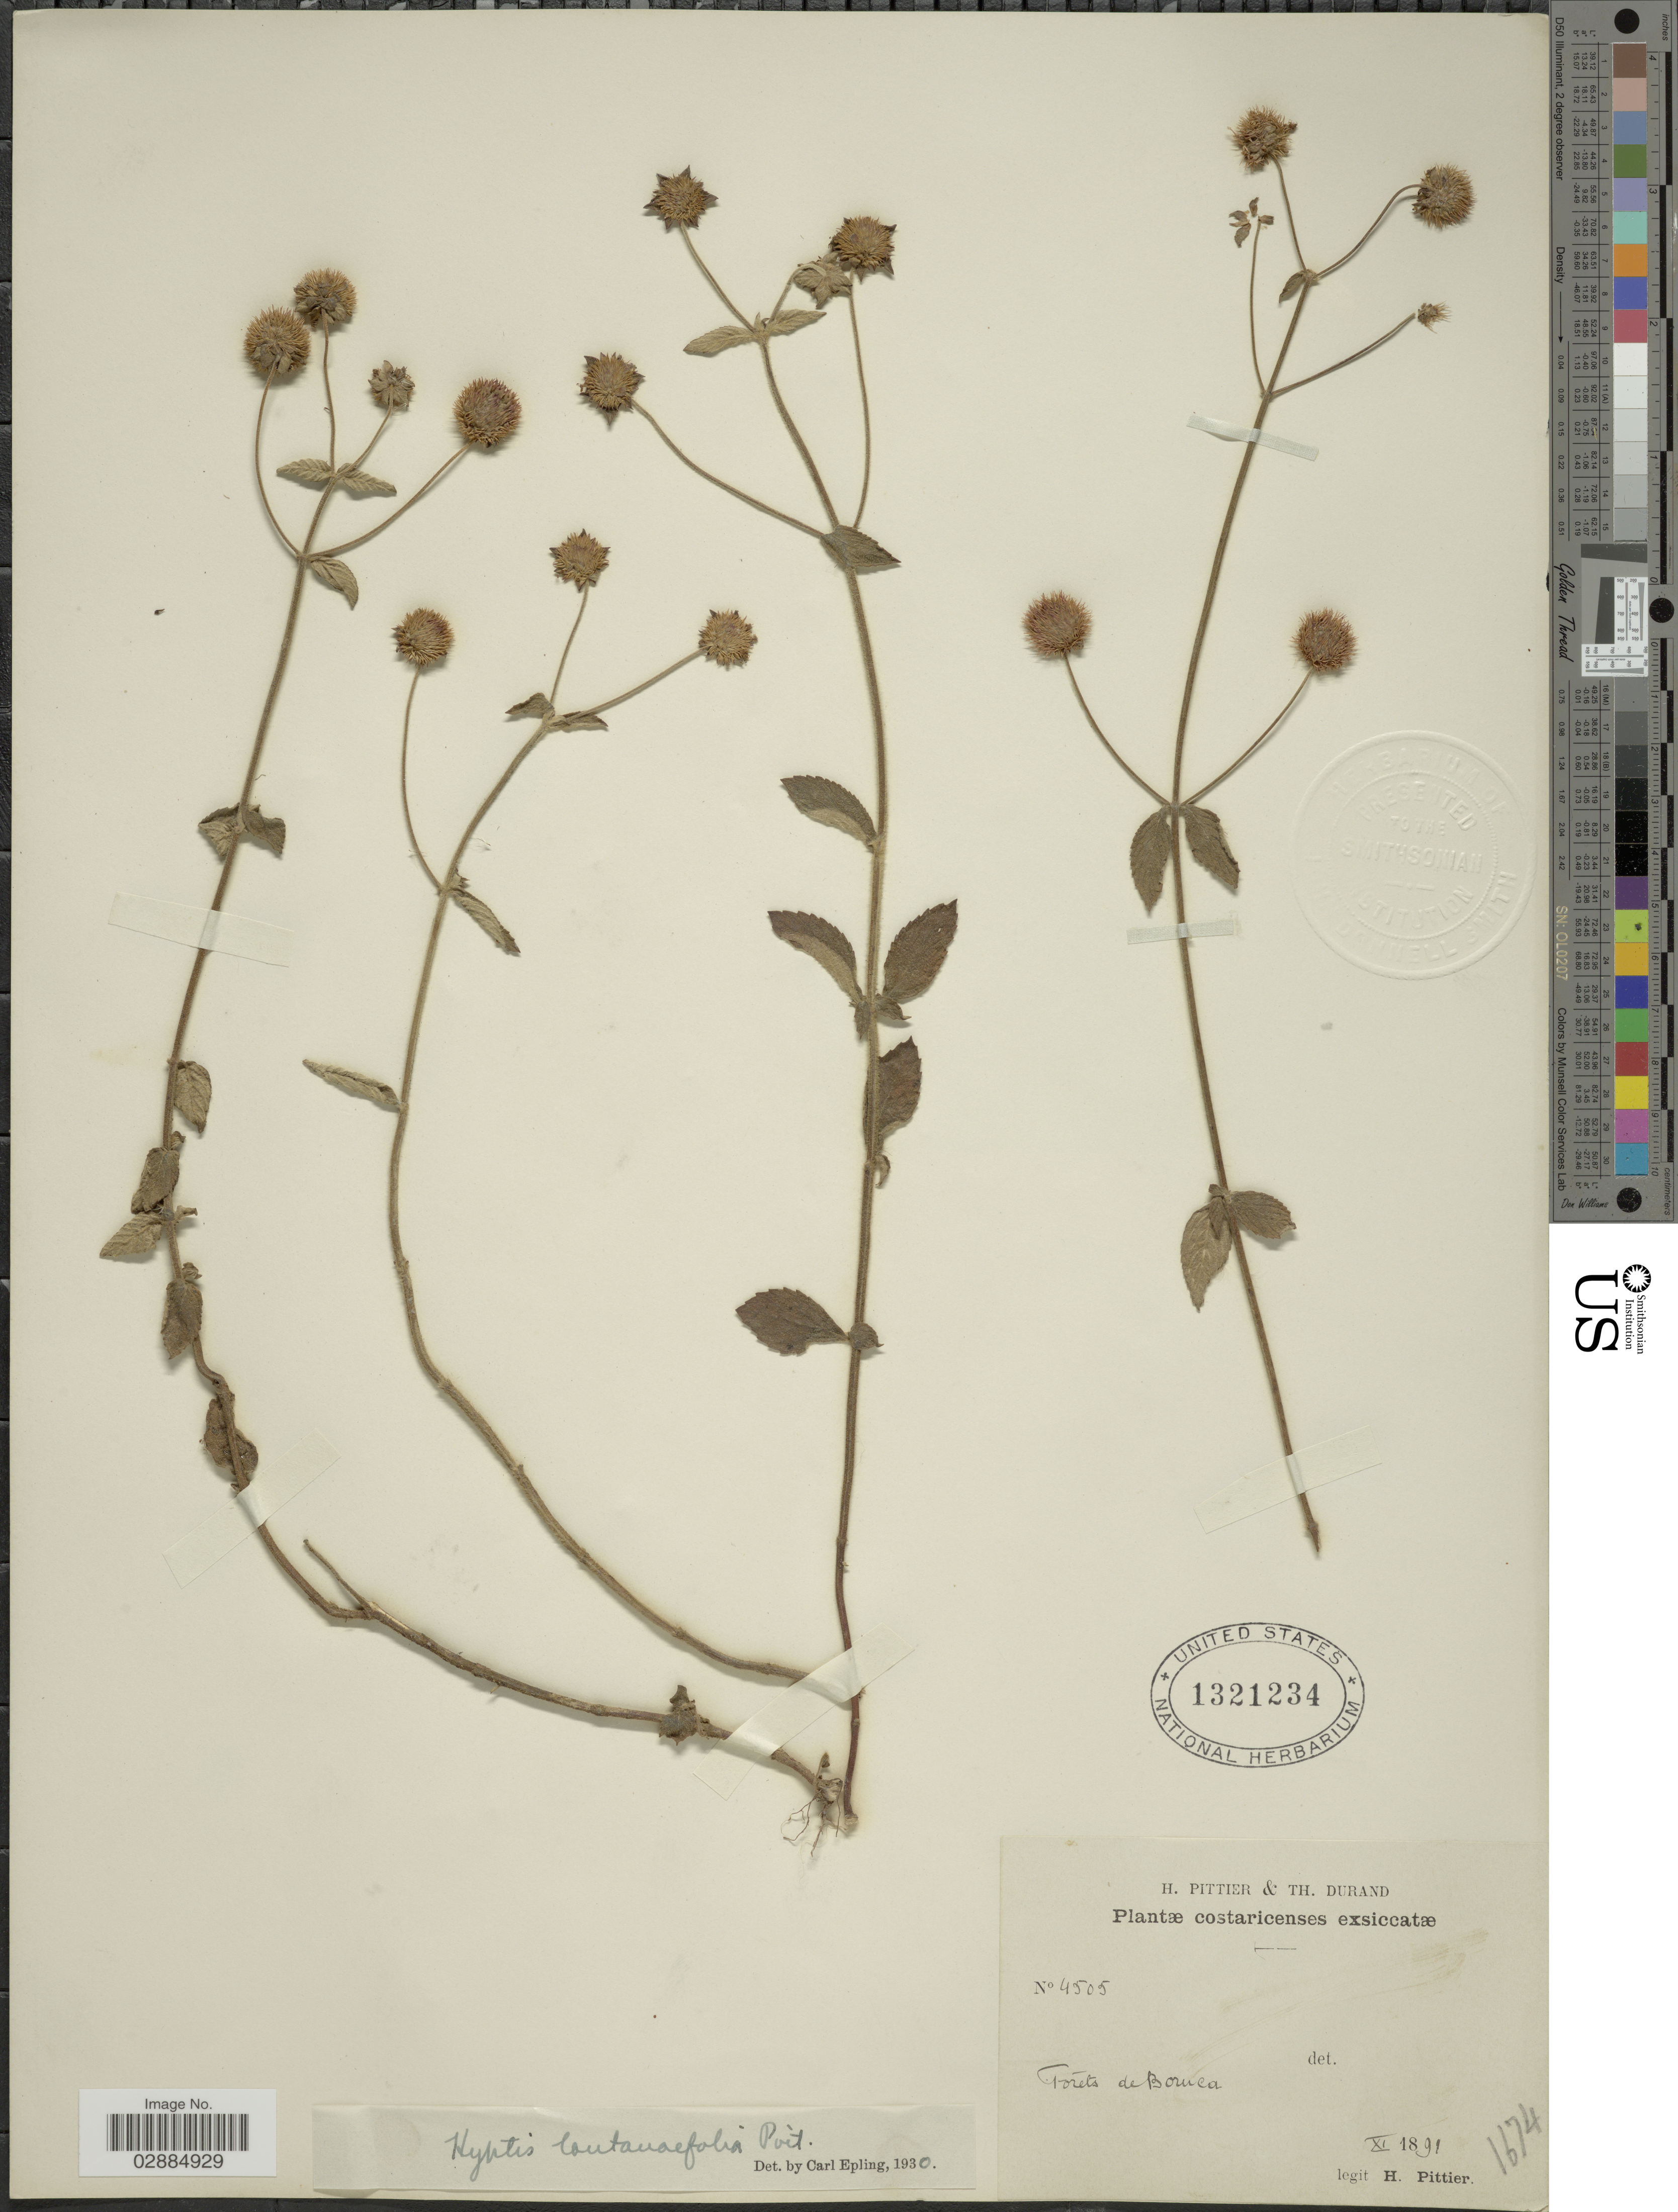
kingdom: Plantae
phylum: Tracheophyta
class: Magnoliopsida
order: Lamiales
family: Lamiaceae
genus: Hyptis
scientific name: Hyptis lantanifolia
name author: Poit.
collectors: H. F. Pittier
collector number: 4505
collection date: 1891-11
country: Costa Rica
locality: Forêts de Boruca.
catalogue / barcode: US 1321234